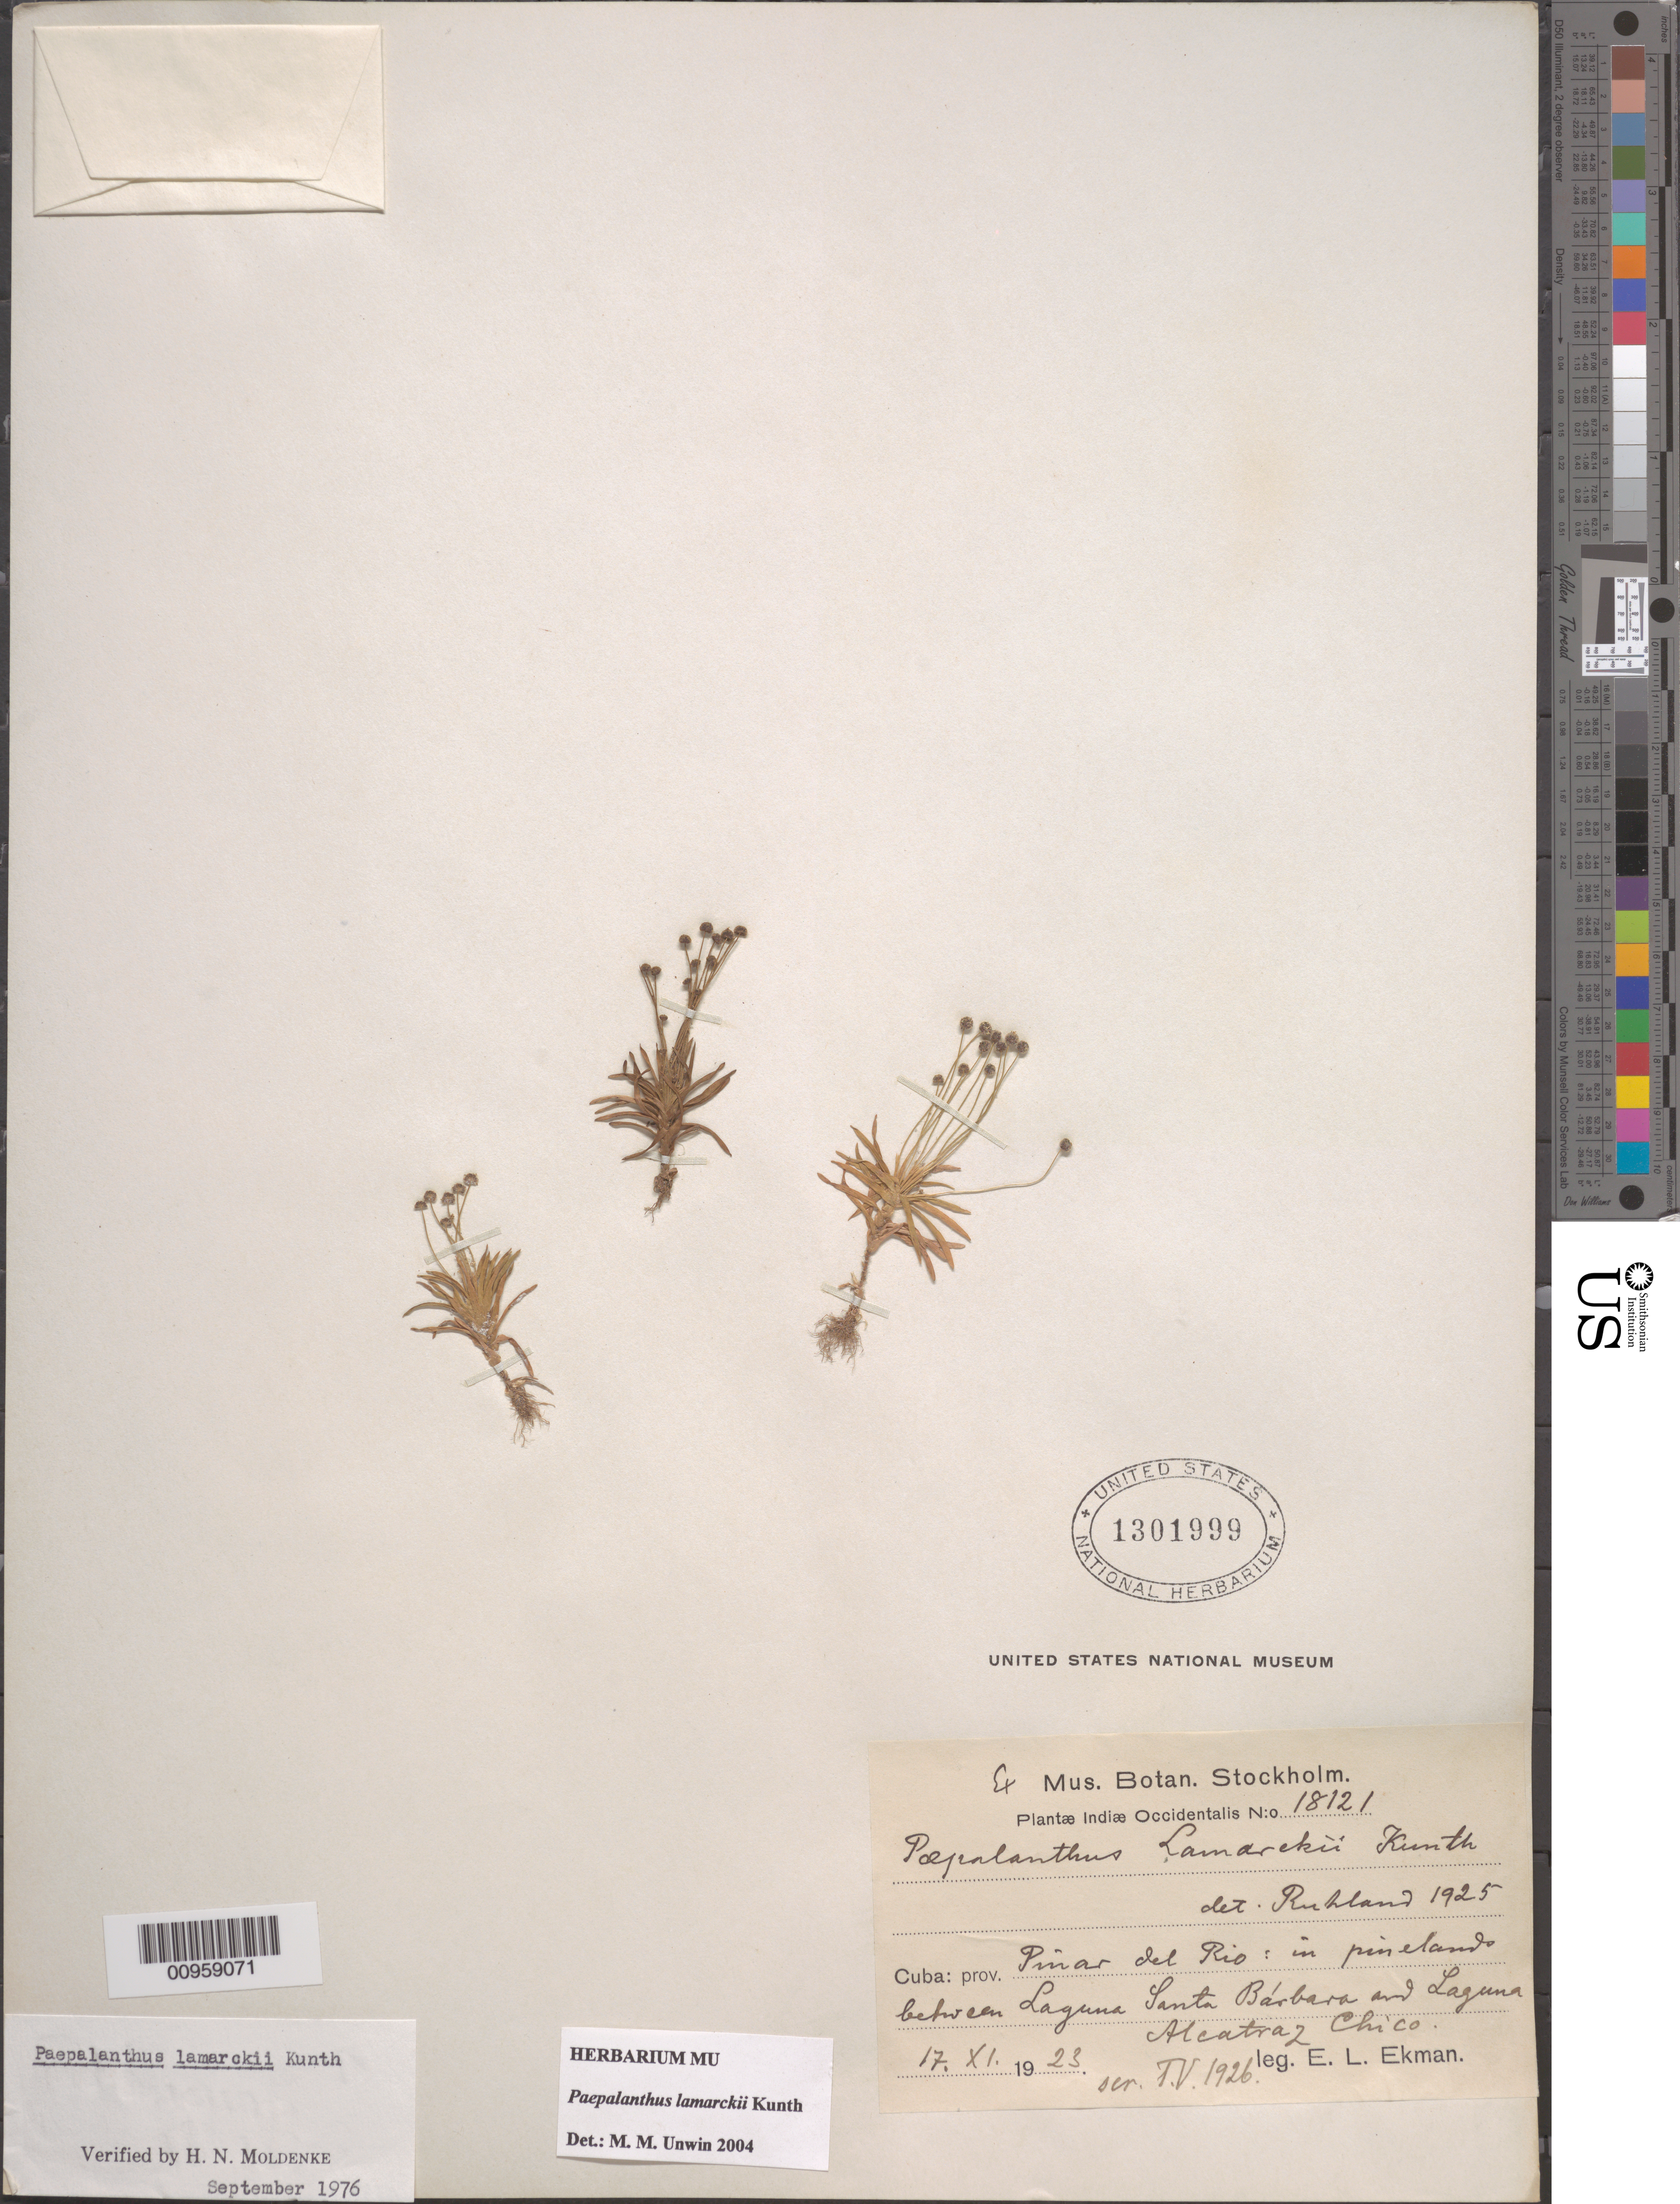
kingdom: Plantae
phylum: Tracheophyta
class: Liliopsida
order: Poales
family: Eriocaulaceae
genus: Paepalanthus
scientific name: Paepalanthus lamarckii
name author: Kunth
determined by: Unwin, M. M.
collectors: E. L. Ekman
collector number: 18121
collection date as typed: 17 Nov 1923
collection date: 1923-11-17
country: Cuba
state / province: Pinar del Rio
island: Cuba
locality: Between Laguna Santa Bárbara and Laguna Alcatraz Chico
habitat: In pinelands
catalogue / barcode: US 1301999